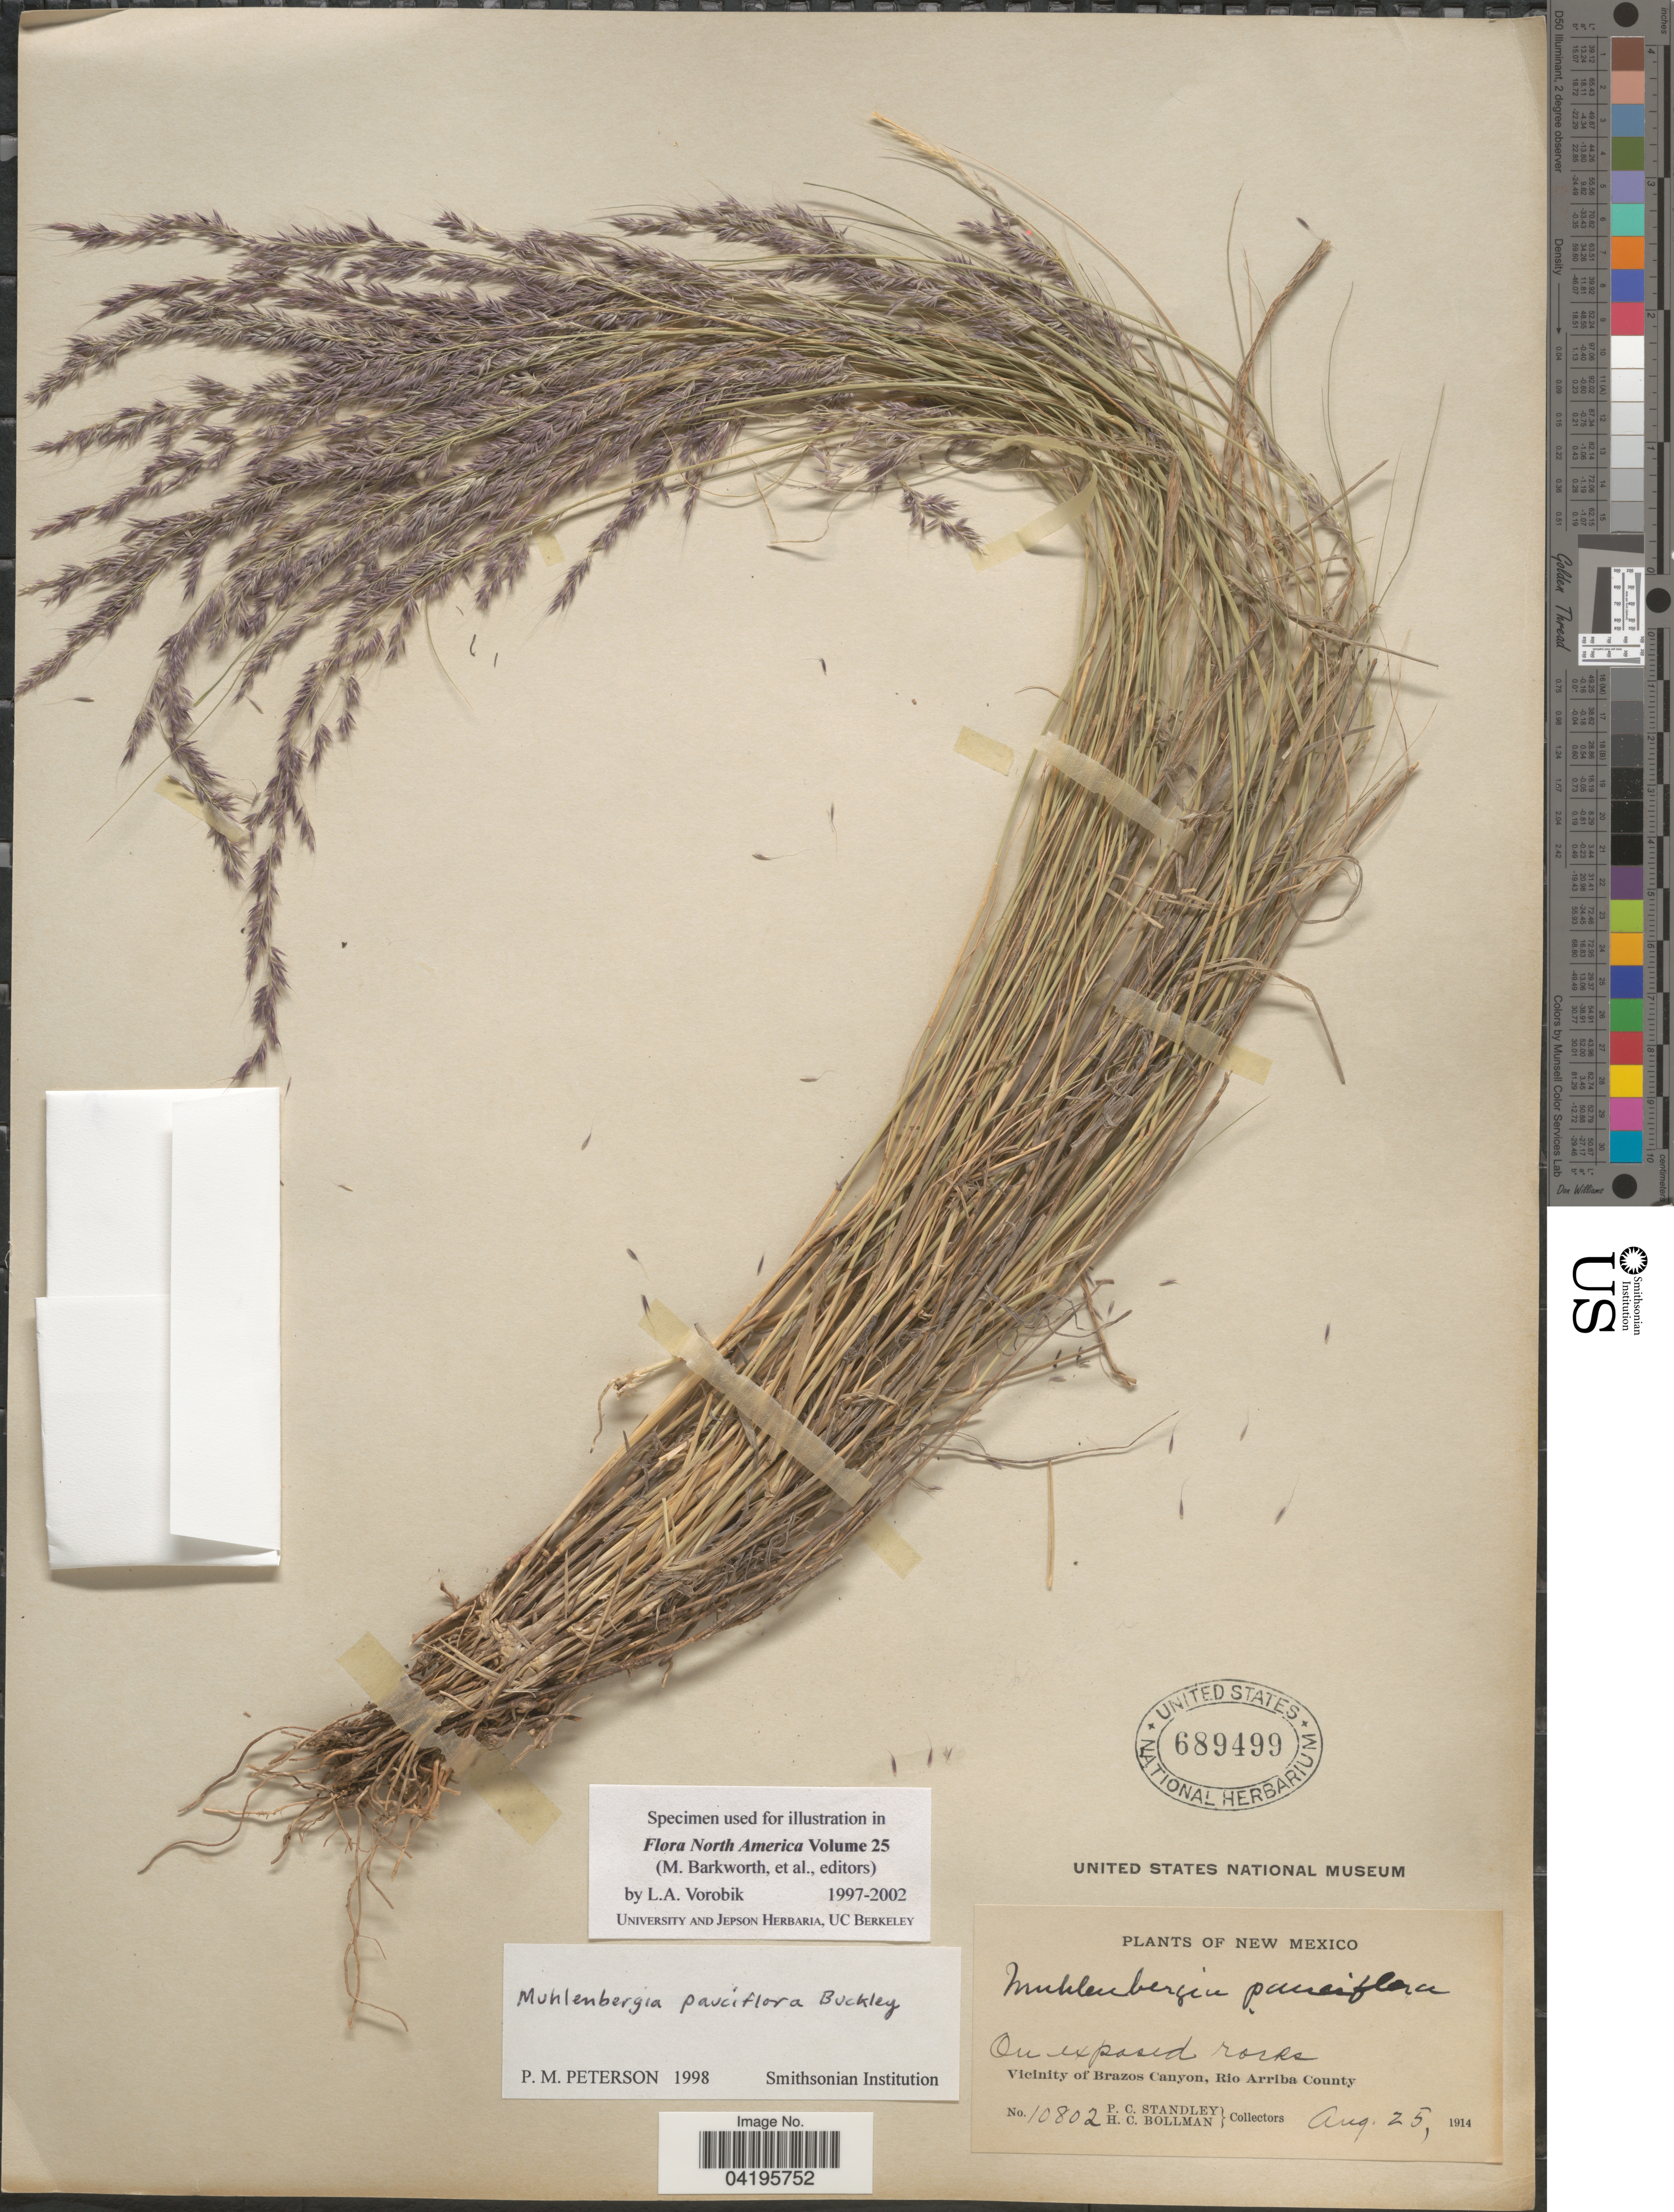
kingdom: Plantae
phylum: Tracheophyta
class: Liliopsida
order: Poales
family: Poaceae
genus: Muhlenbergia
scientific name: Muhlenbergia pauciflora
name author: Buckley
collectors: P. C. Standley & H. C. Bollman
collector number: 10802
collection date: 1914-08-25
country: United States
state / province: New Mexico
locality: Vicinity of Brazos Canyon, Rio Arriba County.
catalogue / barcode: US 689499